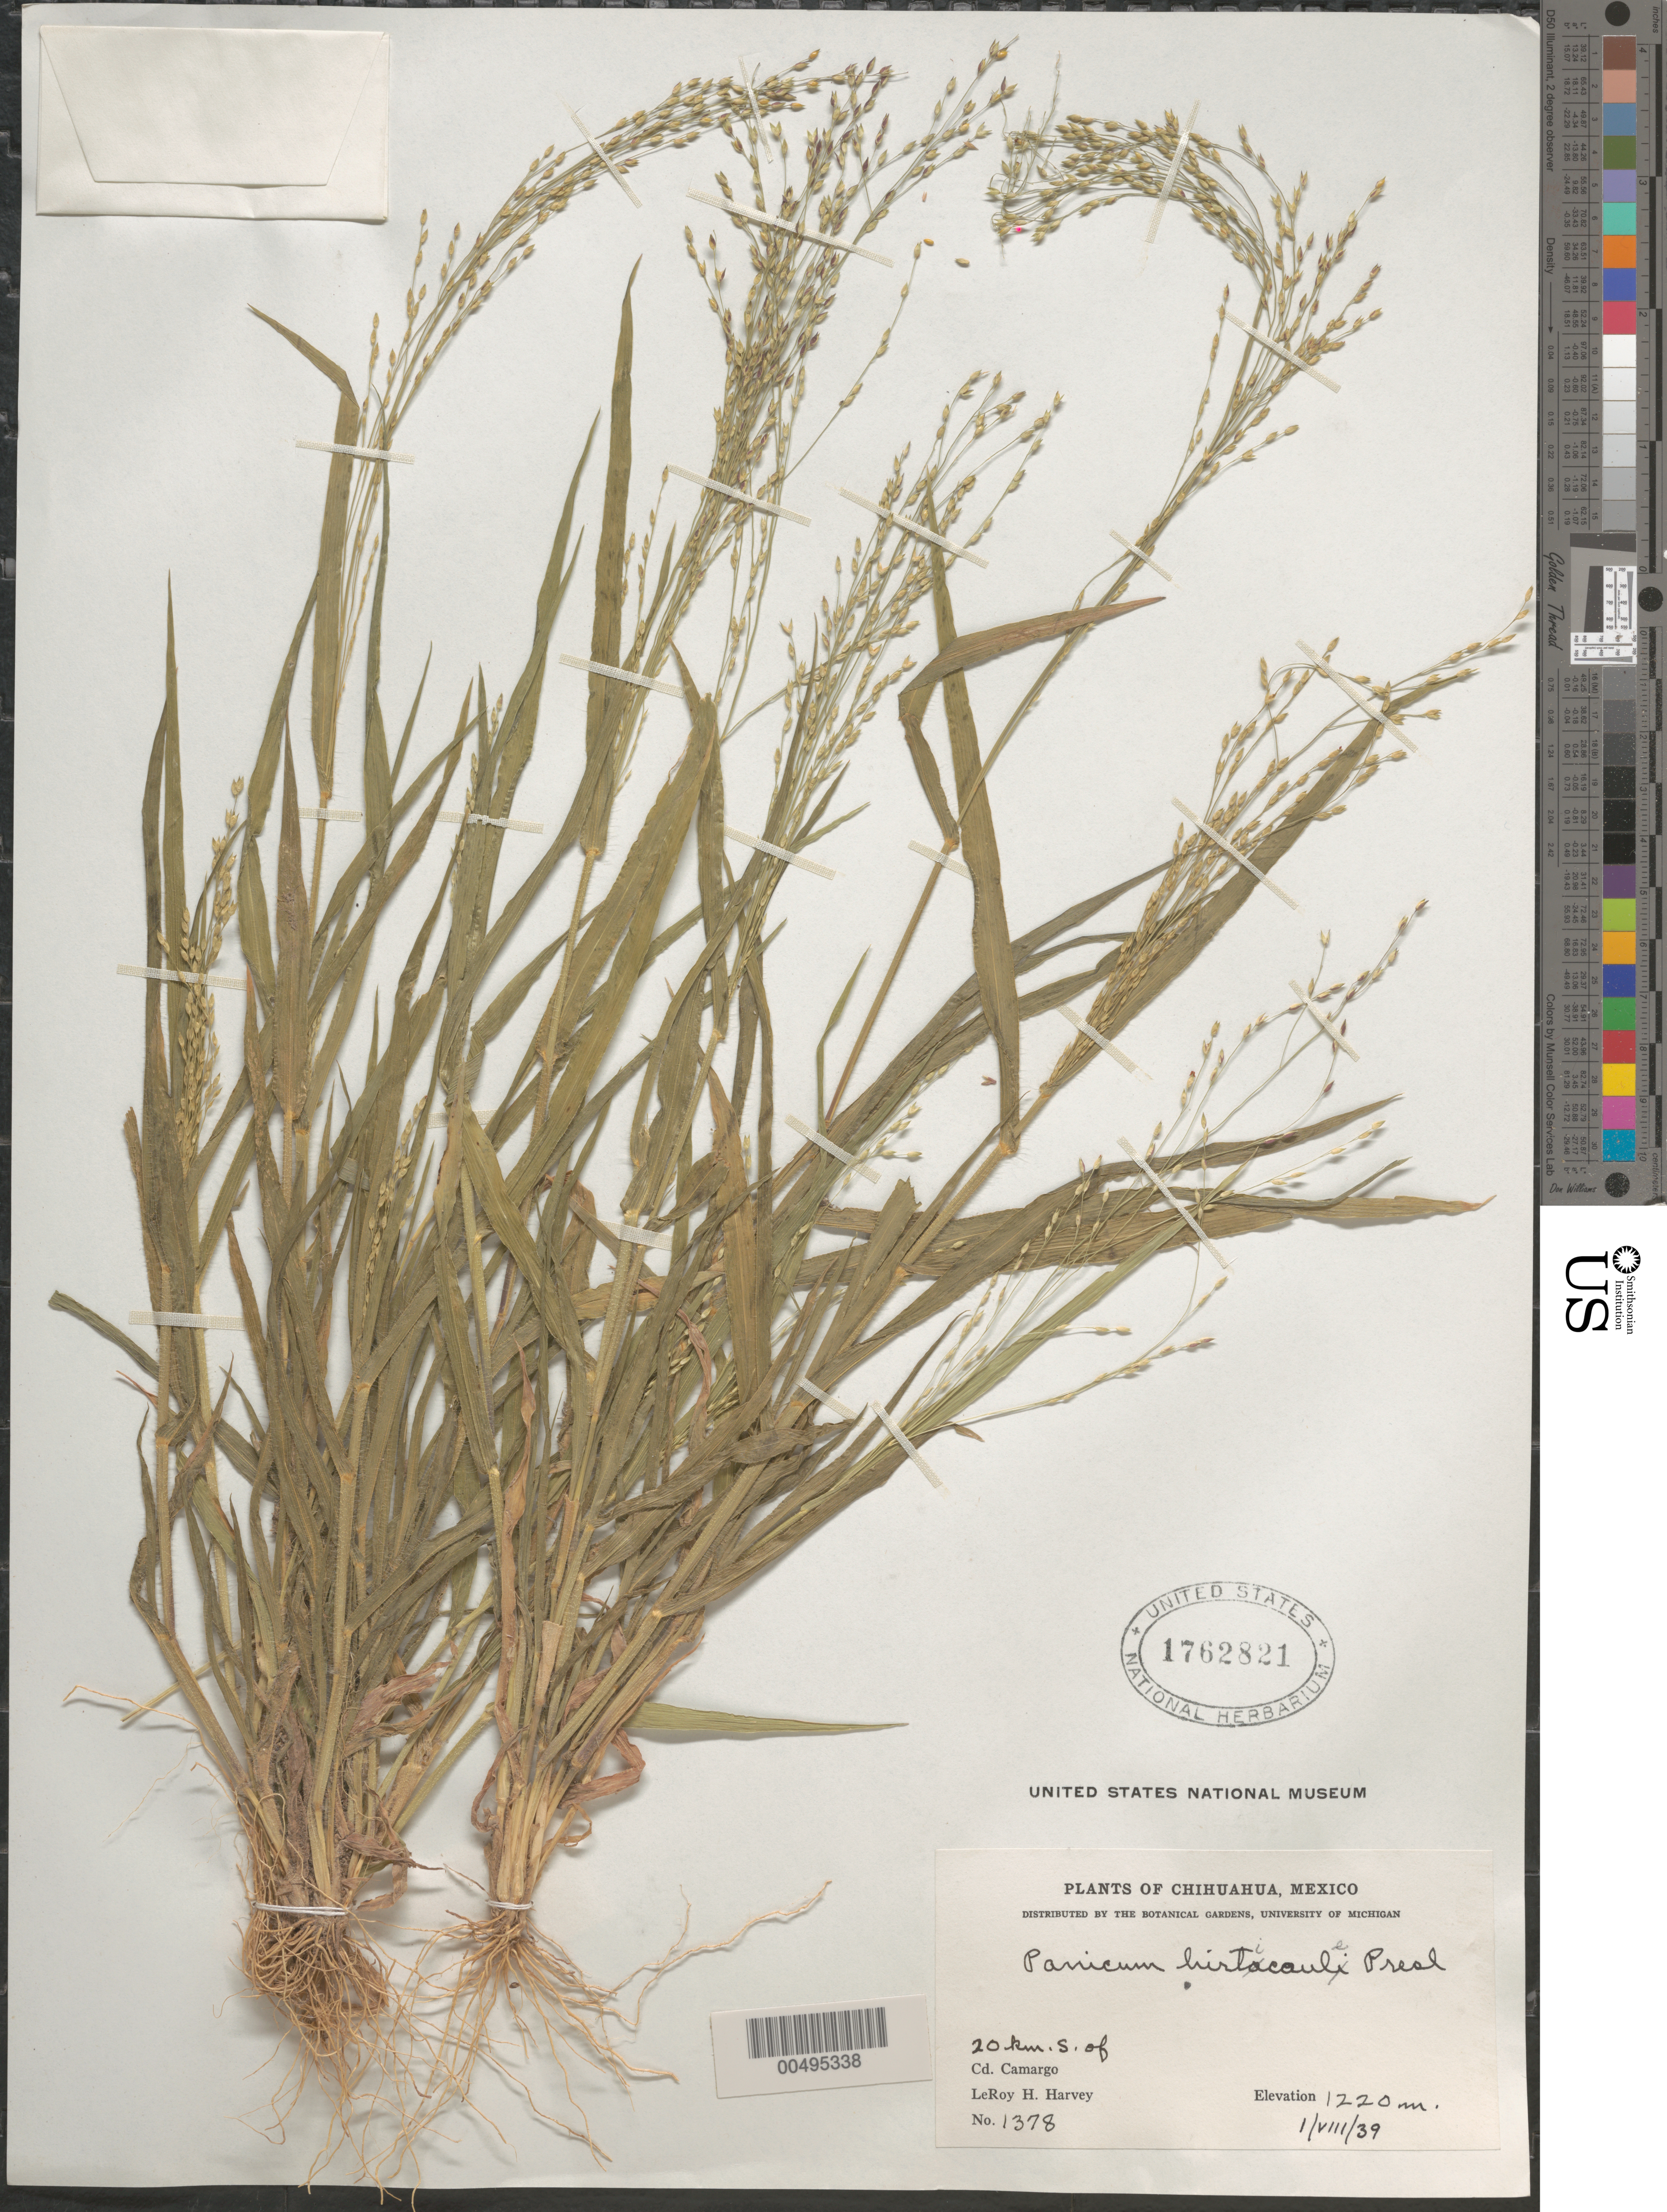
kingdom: Plantae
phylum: Tracheophyta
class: Liliopsida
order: Poales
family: Poaceae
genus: Panicum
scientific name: Panicum hirticaule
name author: J. Presl in C. Presl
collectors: L. H. Harvey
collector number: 1378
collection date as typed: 1 Aug 1939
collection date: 1939-08-01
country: Mexico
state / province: Chihuahua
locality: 20 km S of Cd. Camargo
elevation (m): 1220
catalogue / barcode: US 1762821